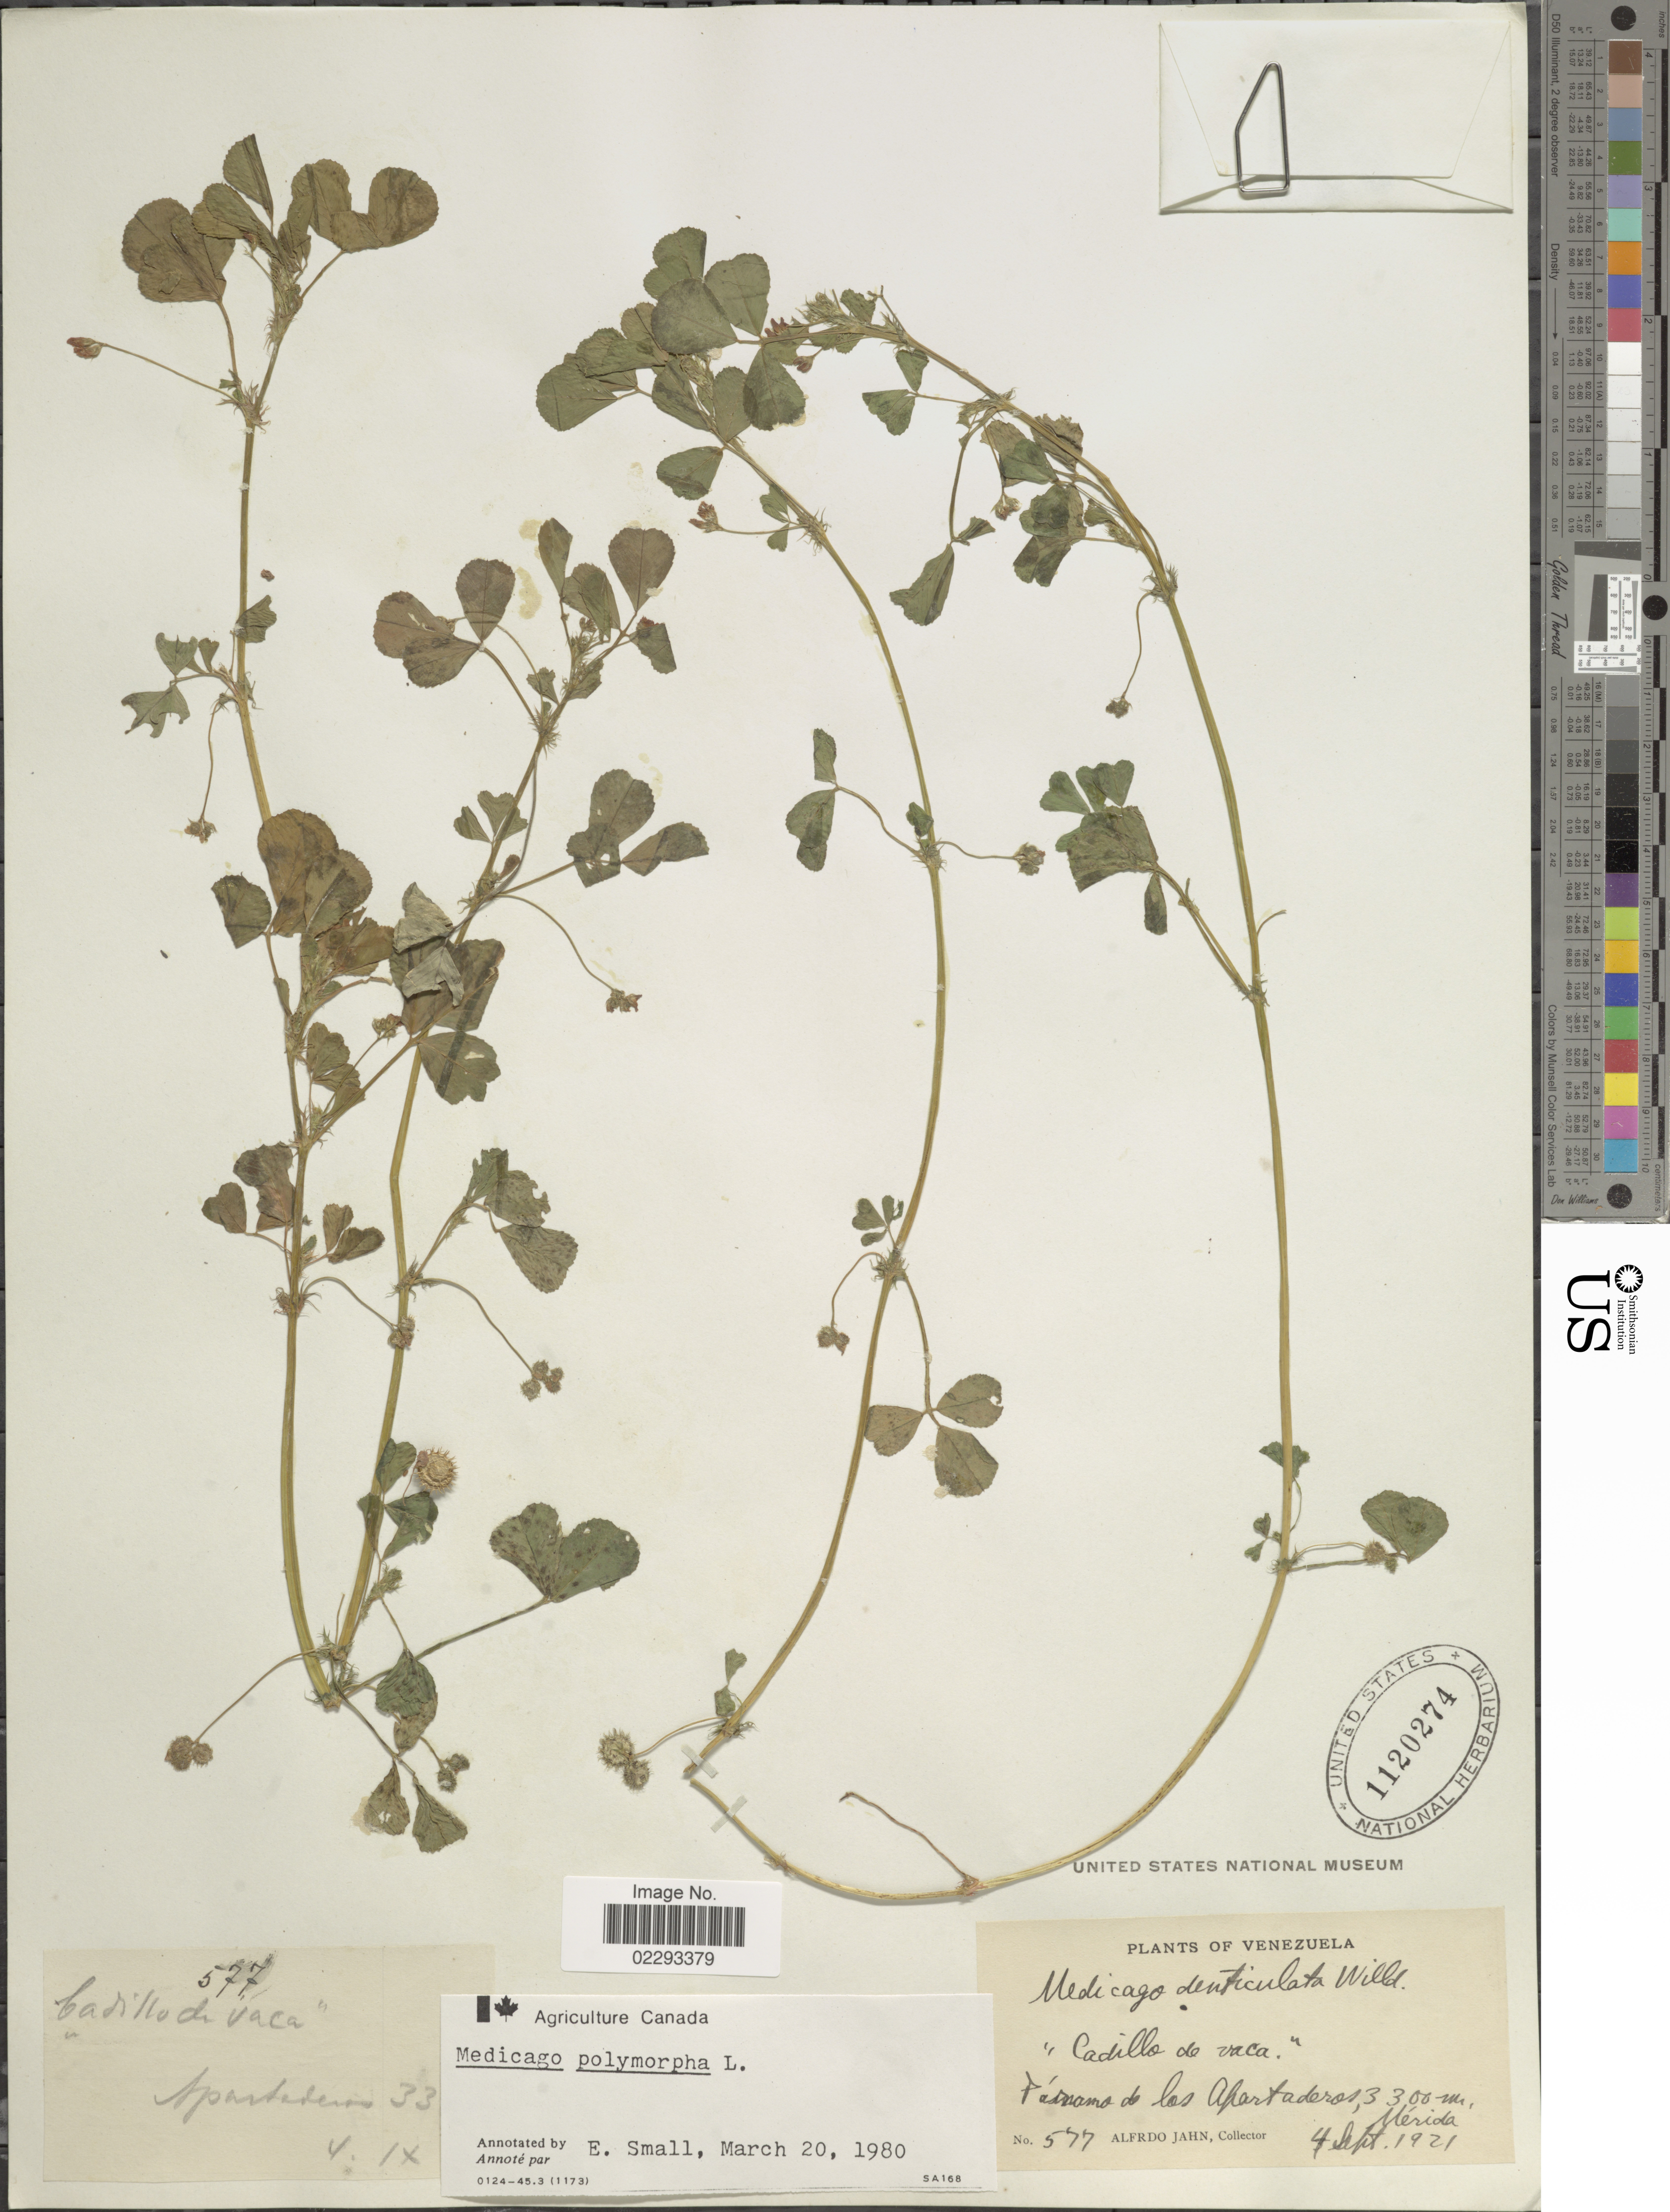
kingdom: Plantae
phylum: Tracheophyta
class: Magnoliopsida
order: Fabales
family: Fabaceae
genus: Medicago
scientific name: Medicago polymorpha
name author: L.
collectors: A. Jahn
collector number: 577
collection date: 1921-09-04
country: Venezuela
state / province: Mérida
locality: Panamo de los Apartaderos [interpreted]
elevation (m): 3300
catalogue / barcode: US 1120274